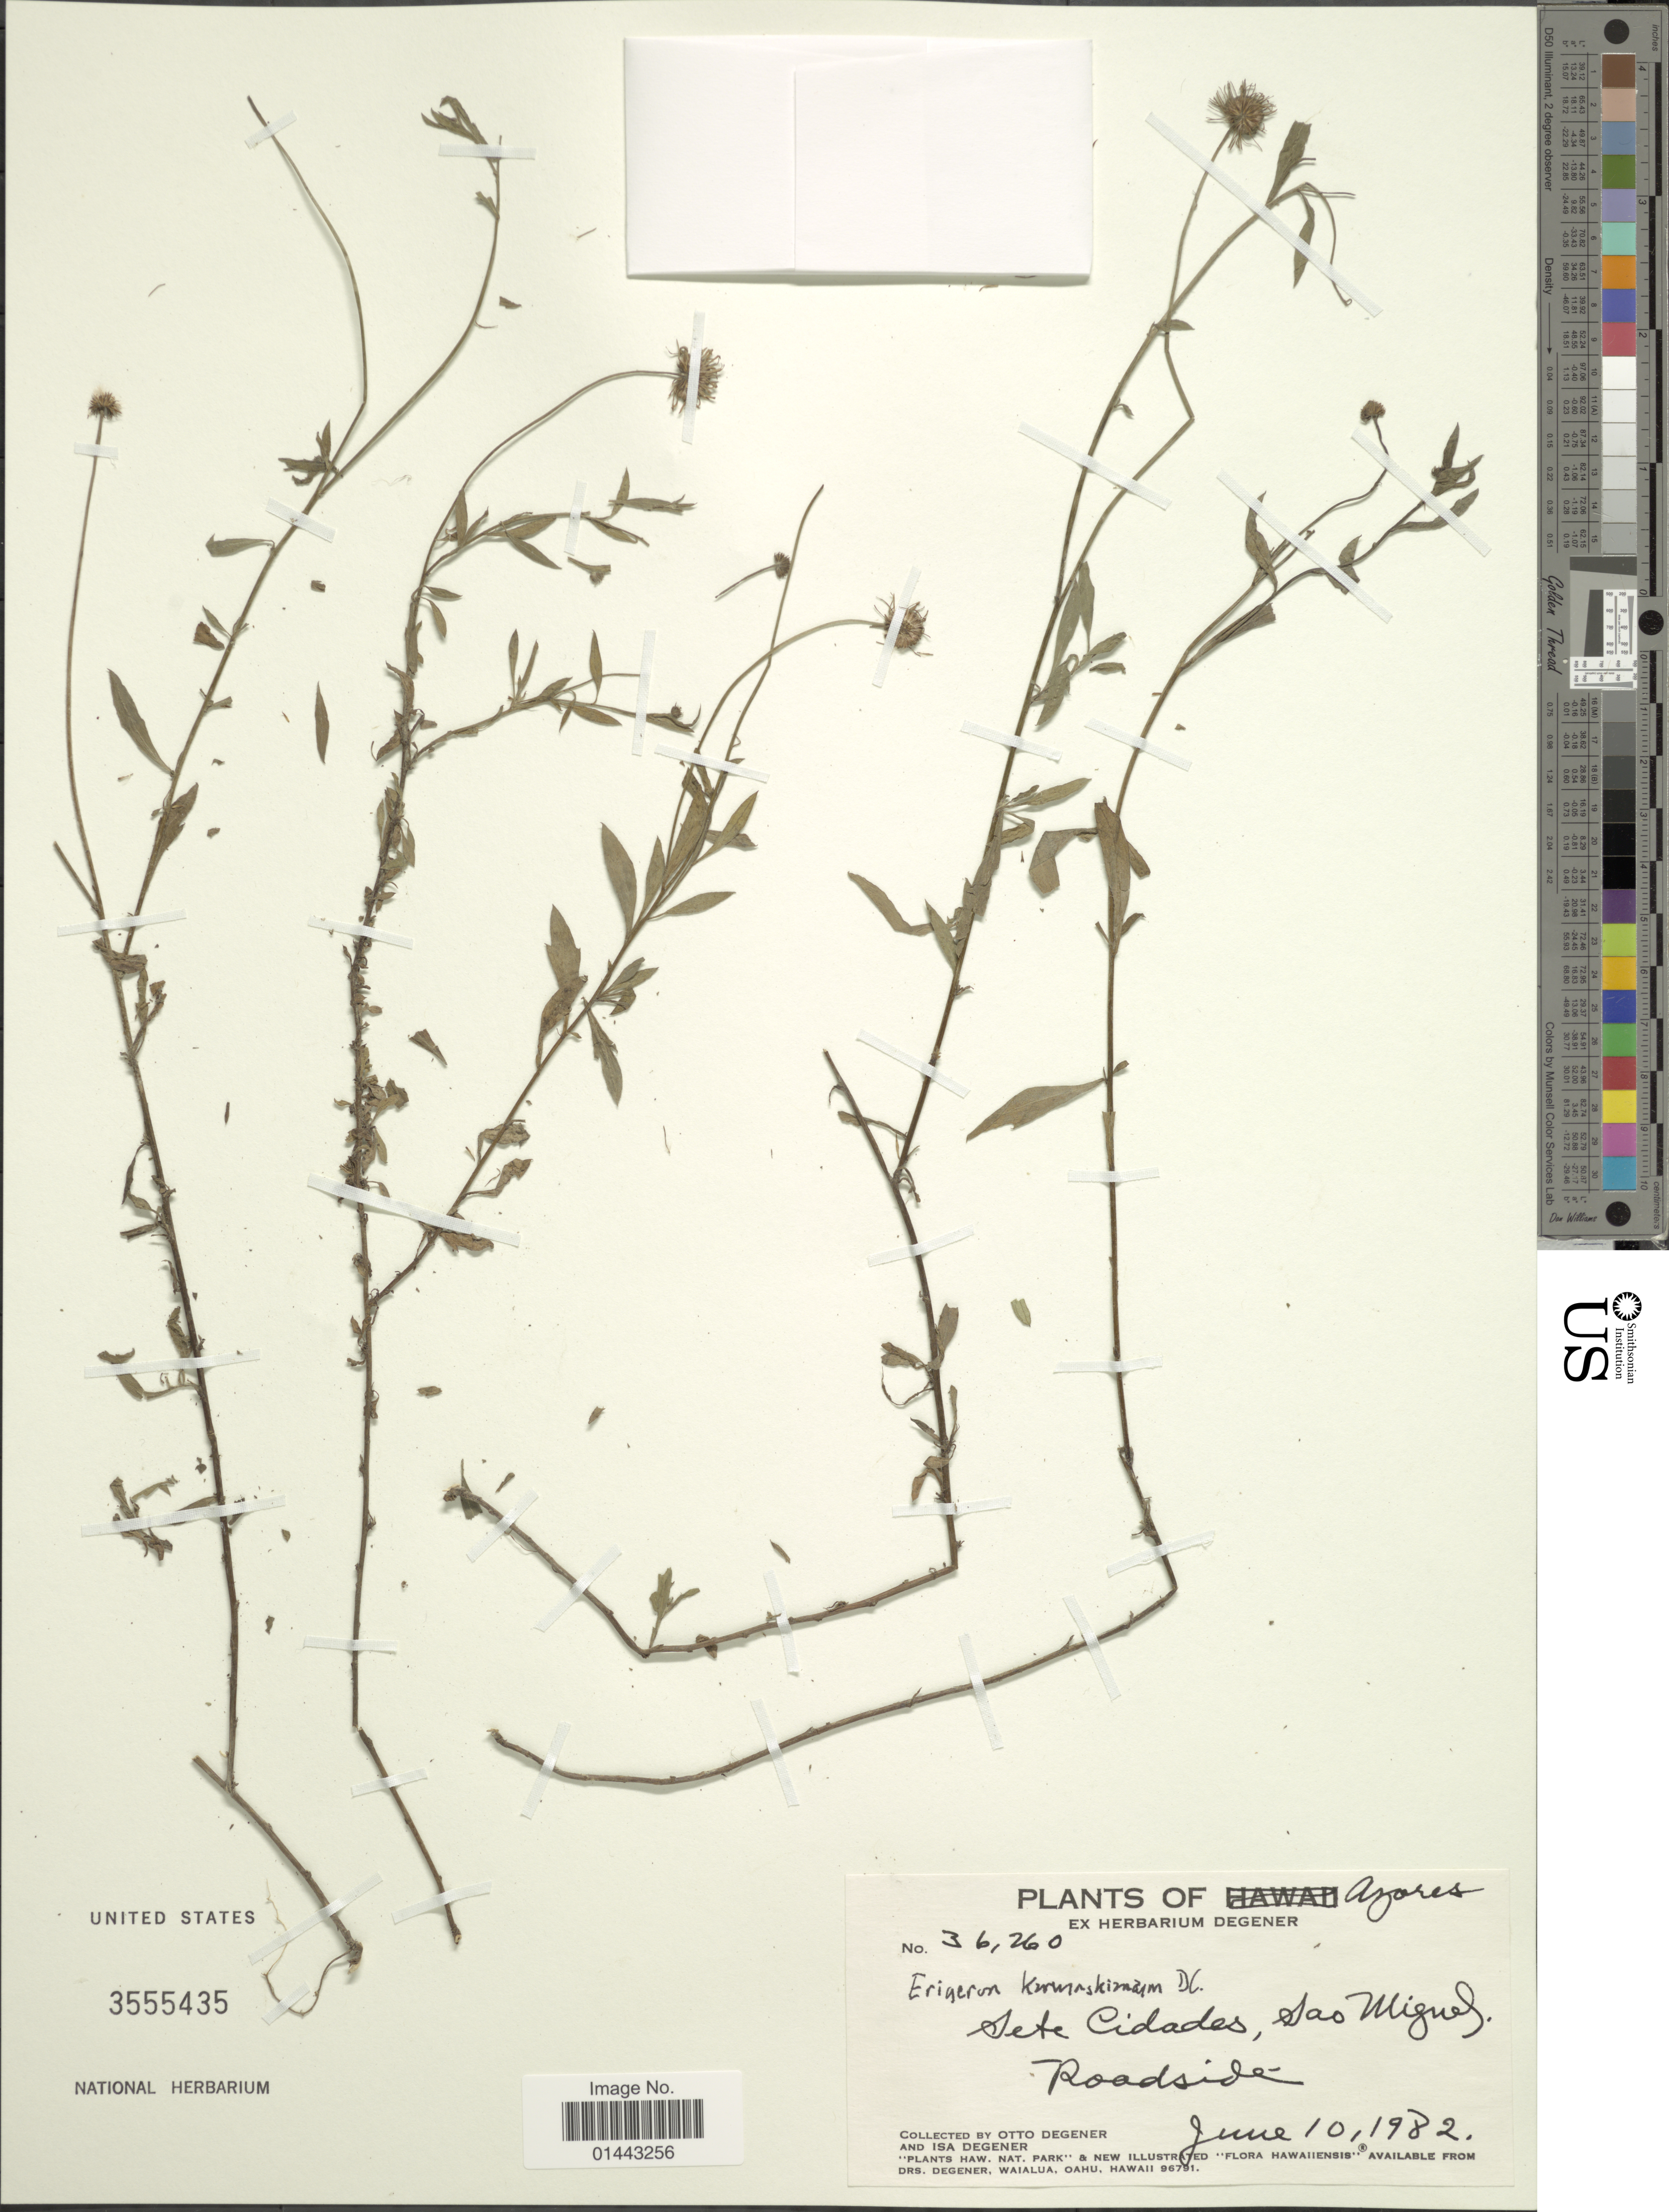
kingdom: Plantae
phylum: Tracheophyta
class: Magnoliopsida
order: Asterales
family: Asteraceae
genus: Erigeron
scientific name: Erigeron karvinskianus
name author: DC.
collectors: O. Degener & I. Degener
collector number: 36260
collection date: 1982-06-10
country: Portugal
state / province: Azores (Aut. Reg.)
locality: Sete cidades, Sao Miguel, roadside.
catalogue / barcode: US 3555435